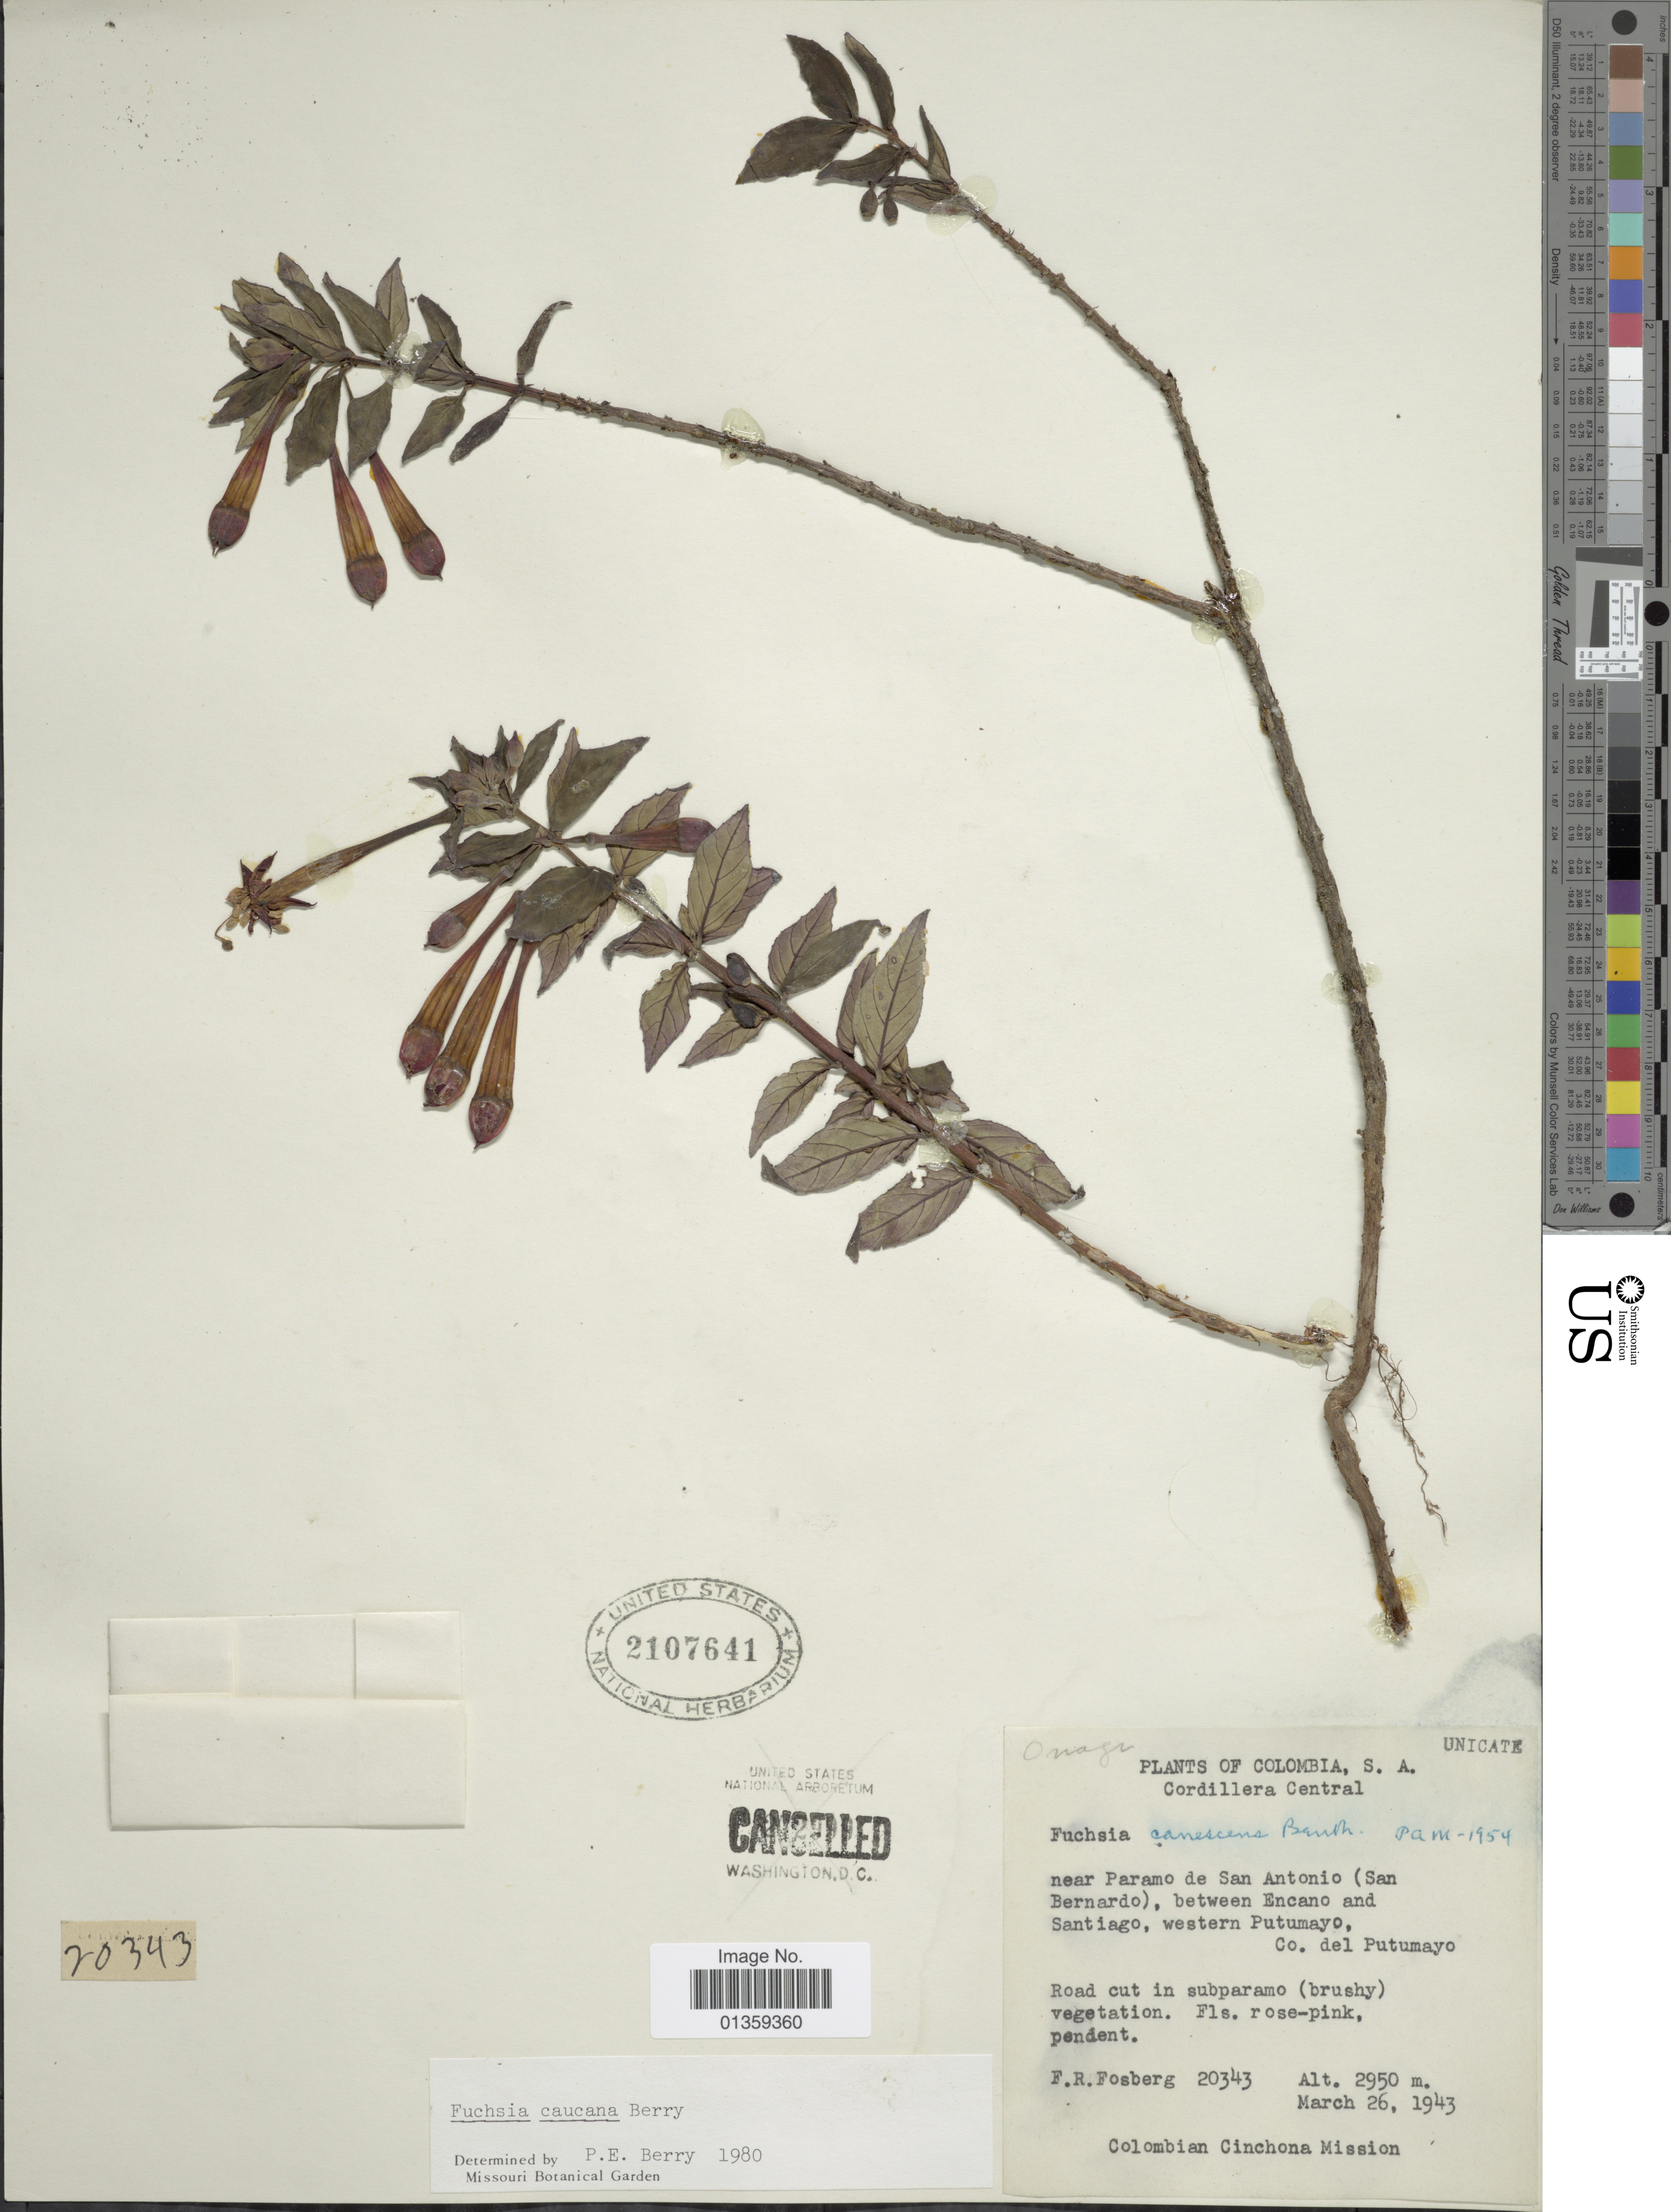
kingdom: Plantae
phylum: Tracheophyta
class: Magnoliopsida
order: Myrtales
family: Onagraceae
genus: Fuchsia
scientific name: Fuchsia caucana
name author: P.E. Berry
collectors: F. R. Fosberg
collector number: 20343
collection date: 1943-03-26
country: Colombia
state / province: Putumayo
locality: Cordillera Central, near Paramo de San Antonio (San Bernardo), between Encano and Santiago, western Putumayo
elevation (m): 2950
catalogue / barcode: US 2107641